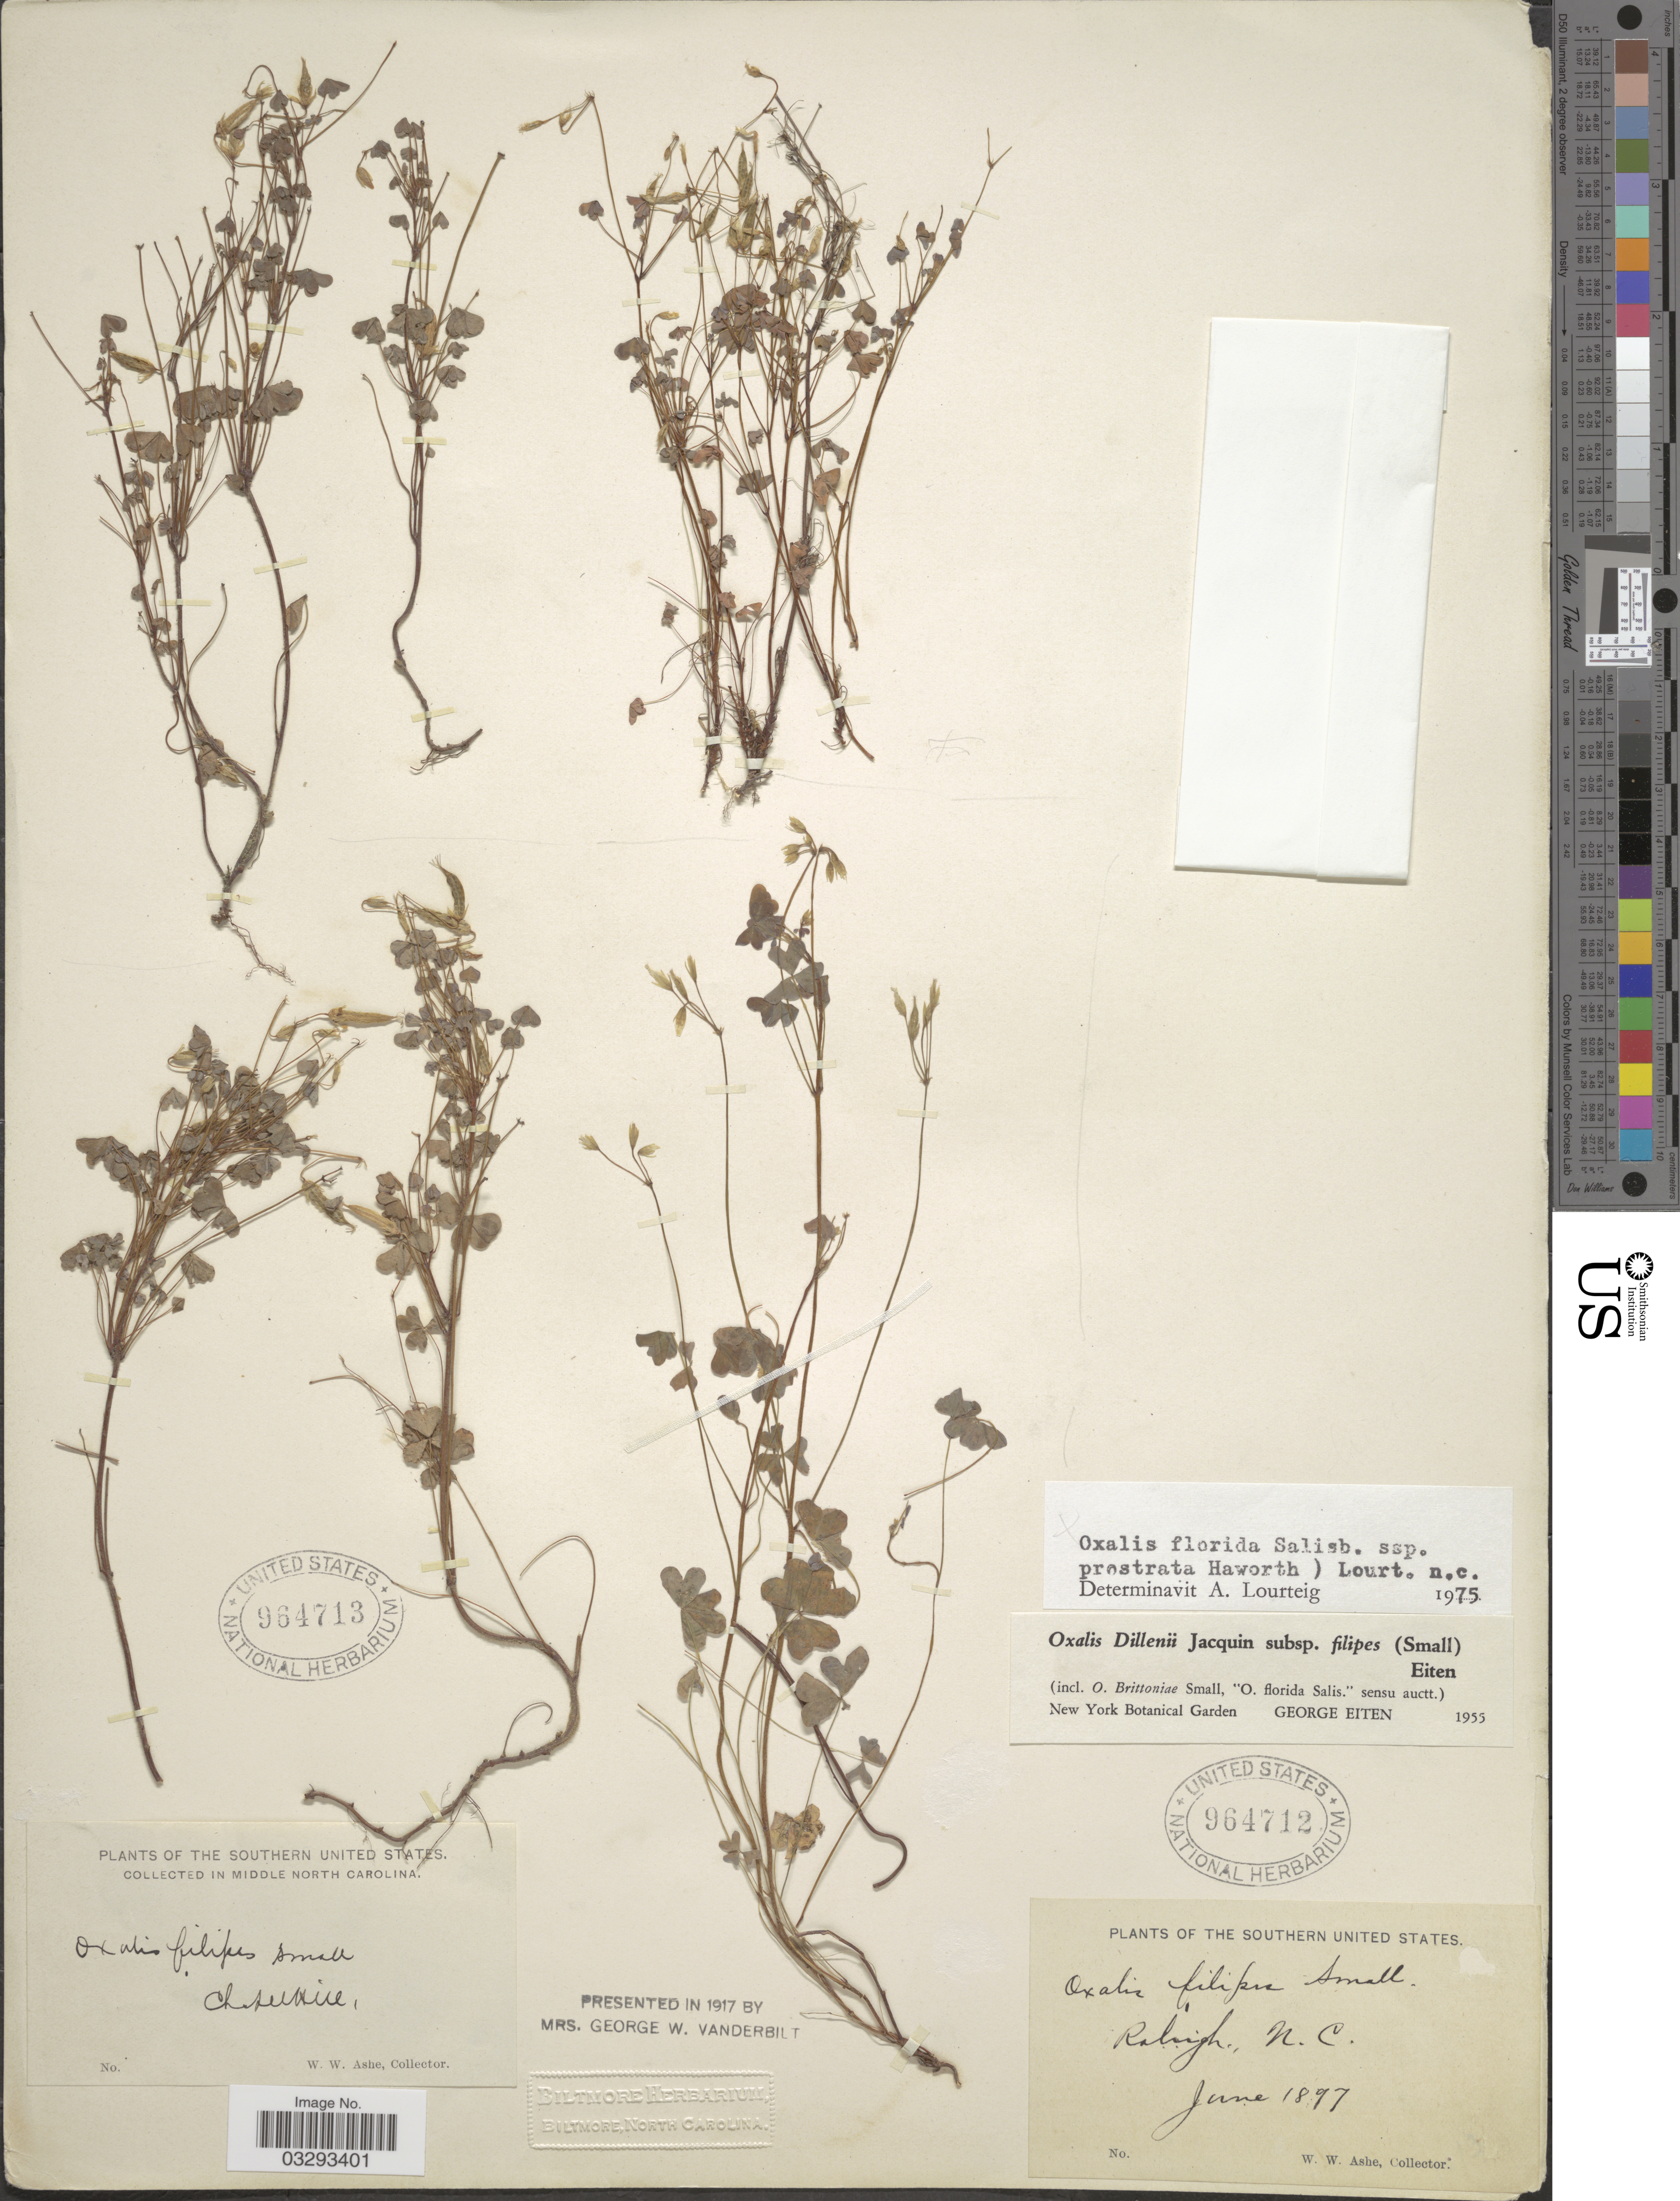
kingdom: Plantae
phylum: Tracheophyta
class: Magnoliopsida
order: Oxalidales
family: Oxalidaceae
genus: Oxalis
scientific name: Oxalis florida subsp. prostrata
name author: (Haw.) Lourteig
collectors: W. W. Ashe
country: United States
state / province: North Carolina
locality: Southern United States. In Middle North Carolina. Chapel Hill.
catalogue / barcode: US 964713